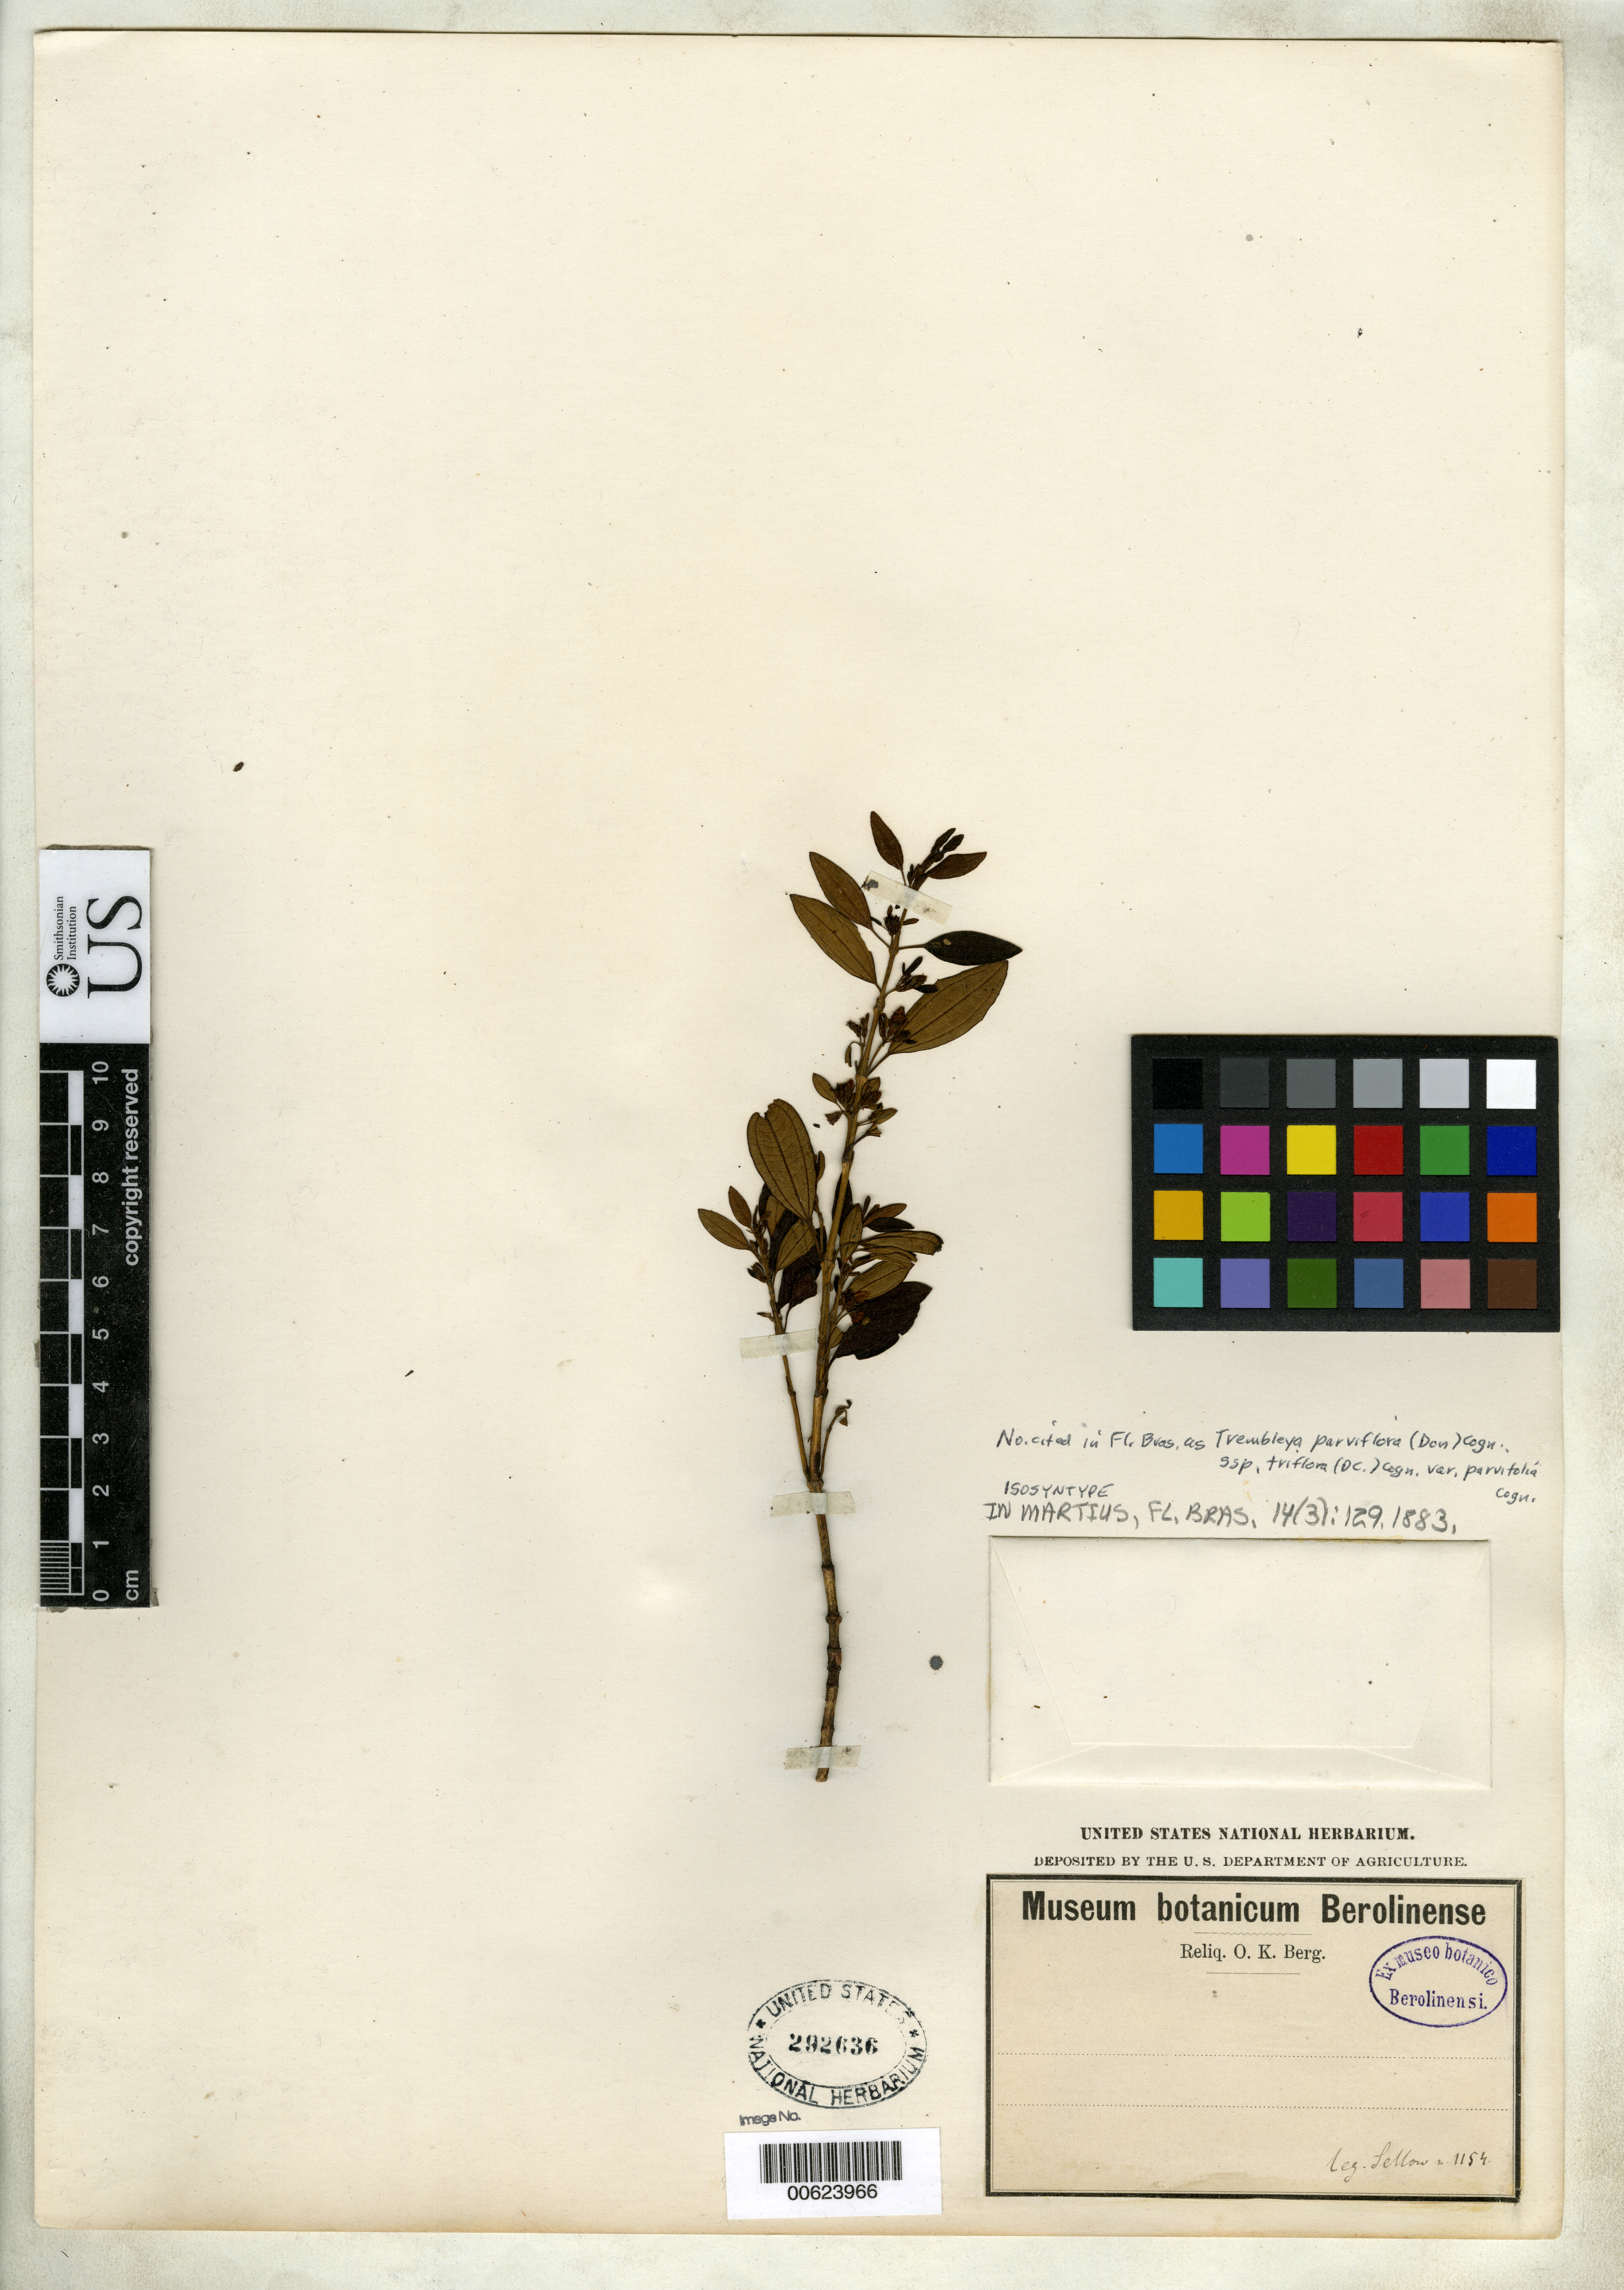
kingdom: Plantae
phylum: Tracheophyta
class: Magnoliopsida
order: Myrtales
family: Melastomataceae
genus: Trembleya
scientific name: Trembleya parviflora var. parvifolia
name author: Cogn. in Mart.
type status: Isosyntype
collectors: F. Sellow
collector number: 1154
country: Brazil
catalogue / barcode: US 292636